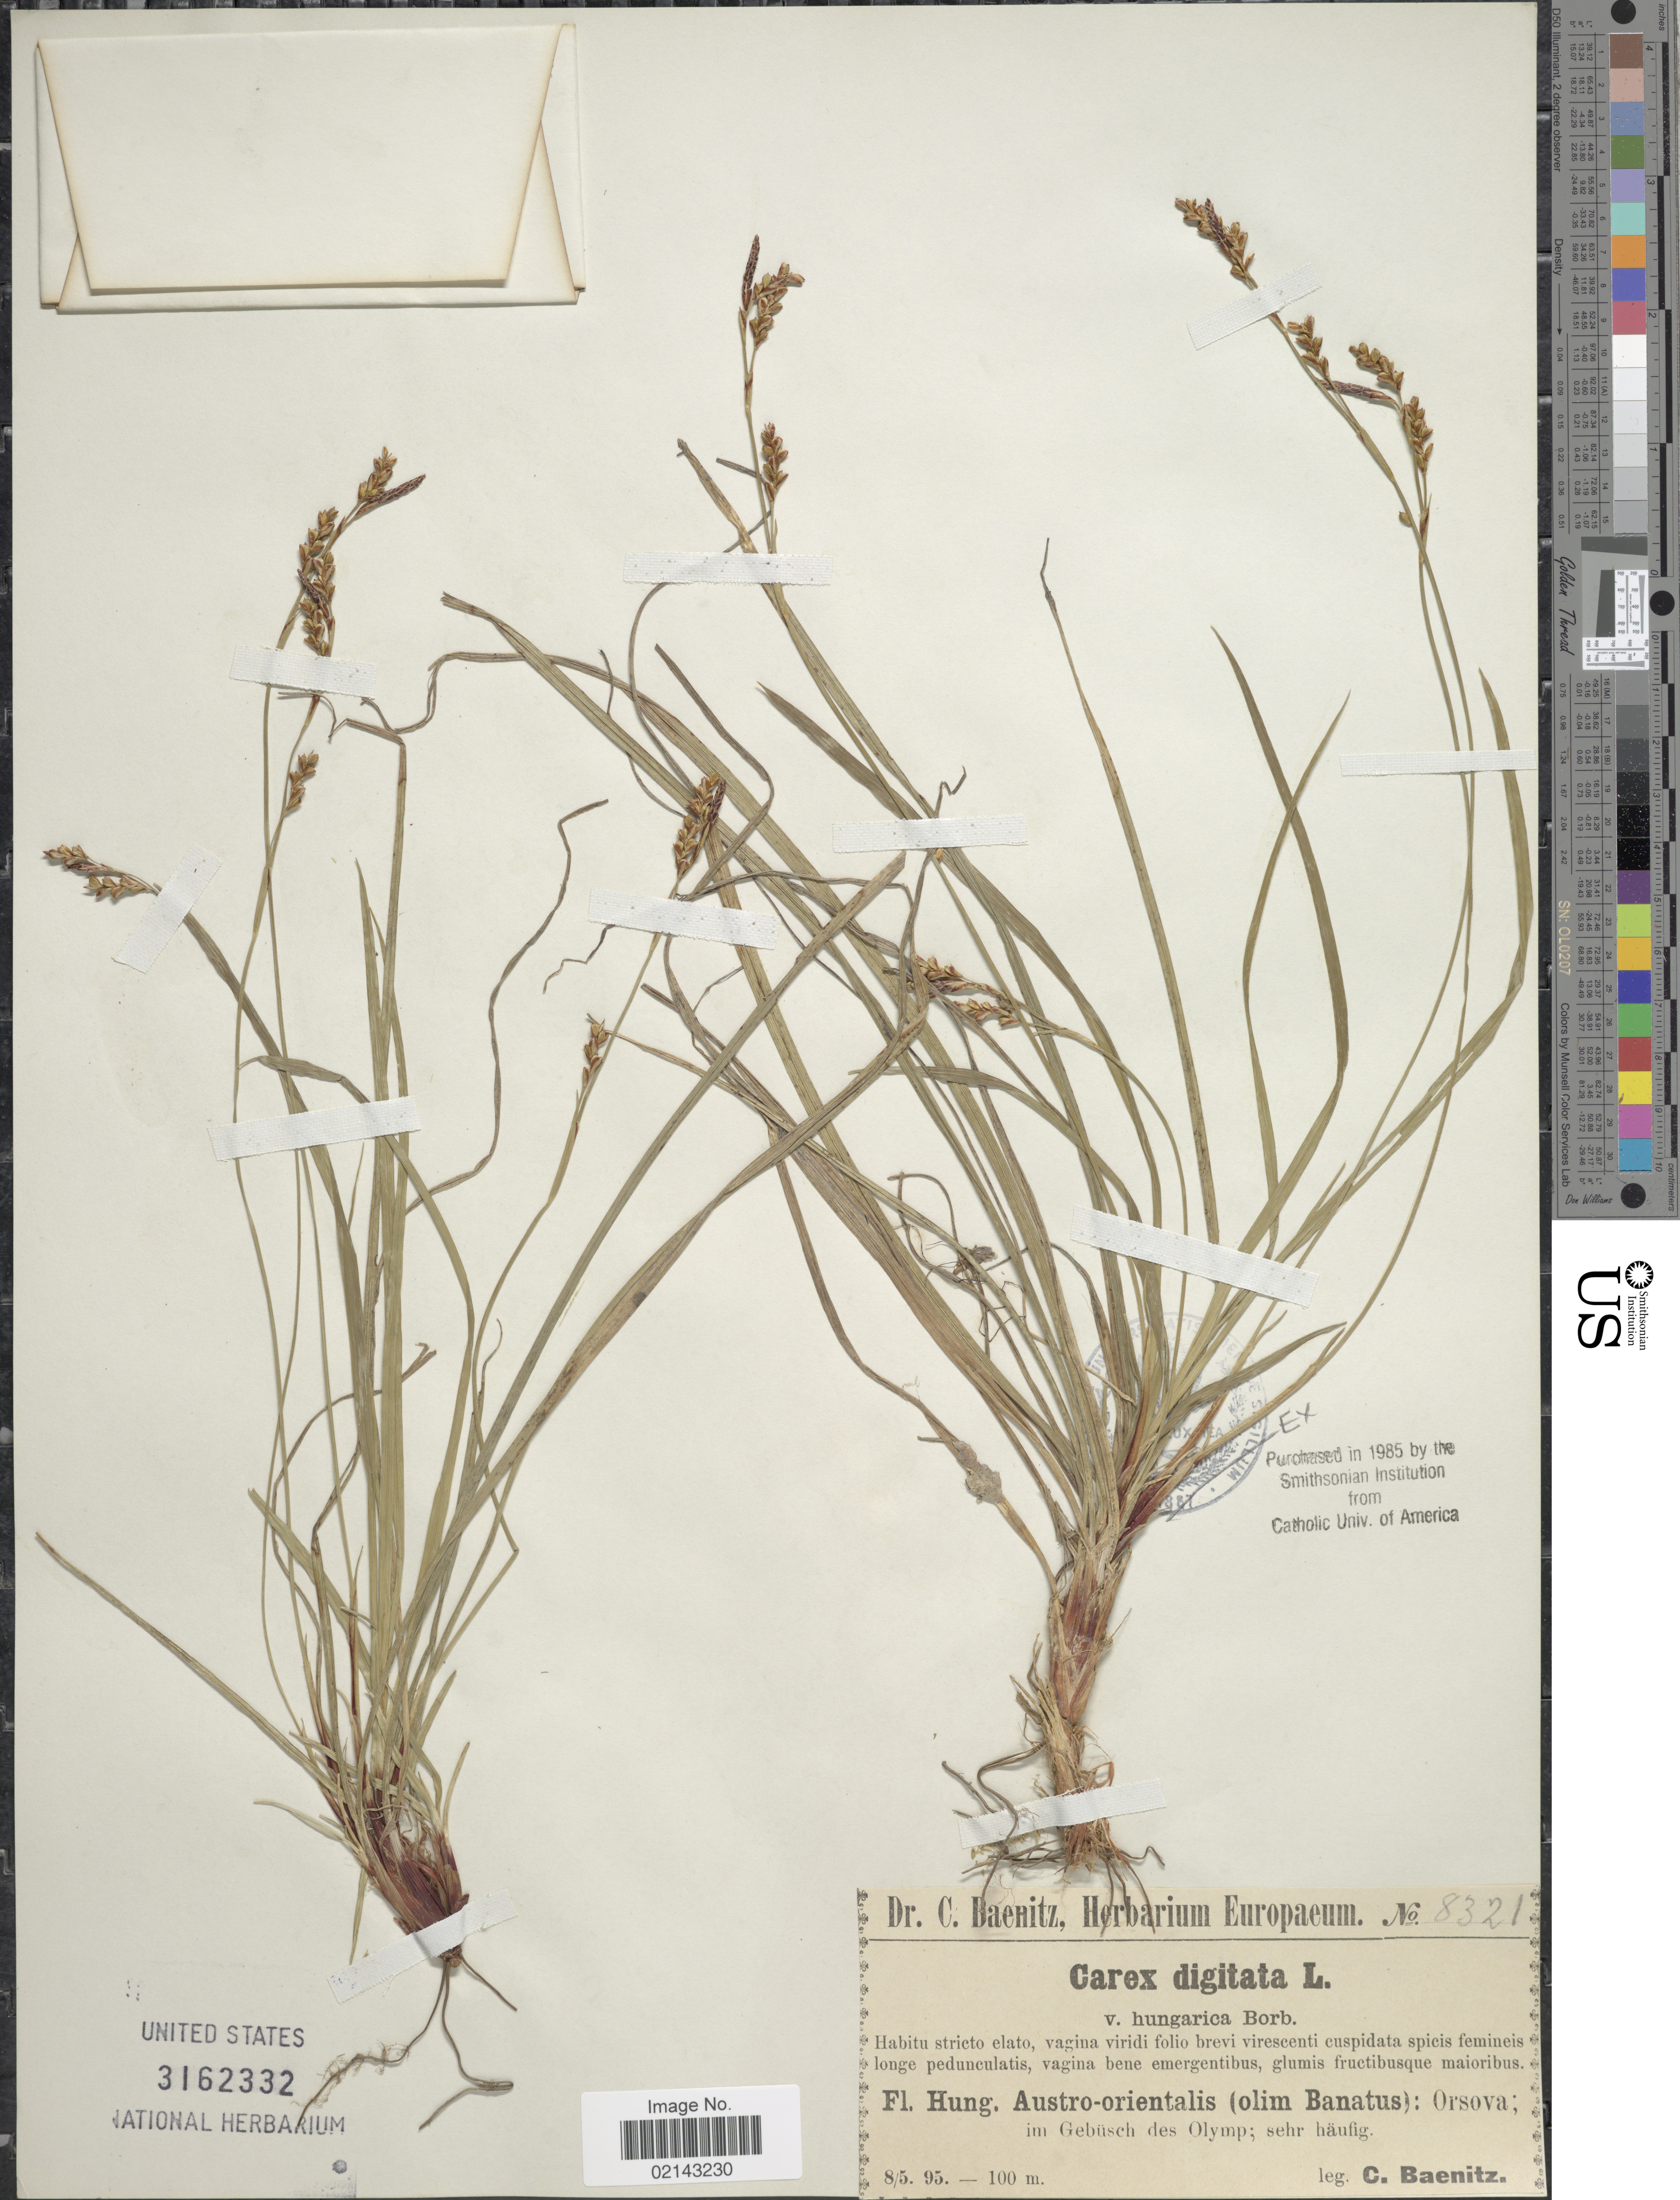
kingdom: Plantae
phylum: Tracheophyta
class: Liliopsida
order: Poales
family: Cyperaceae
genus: Carex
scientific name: Carex digitata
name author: L.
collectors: C. G. Baenitz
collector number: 8321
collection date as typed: Transcribed d/m/y: 8/5/95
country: Hungary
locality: Austro-orientalis (olim Banatus): Orsova; im Gebüsch des Olymp; sehr häufig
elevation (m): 100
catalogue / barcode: US 3162332